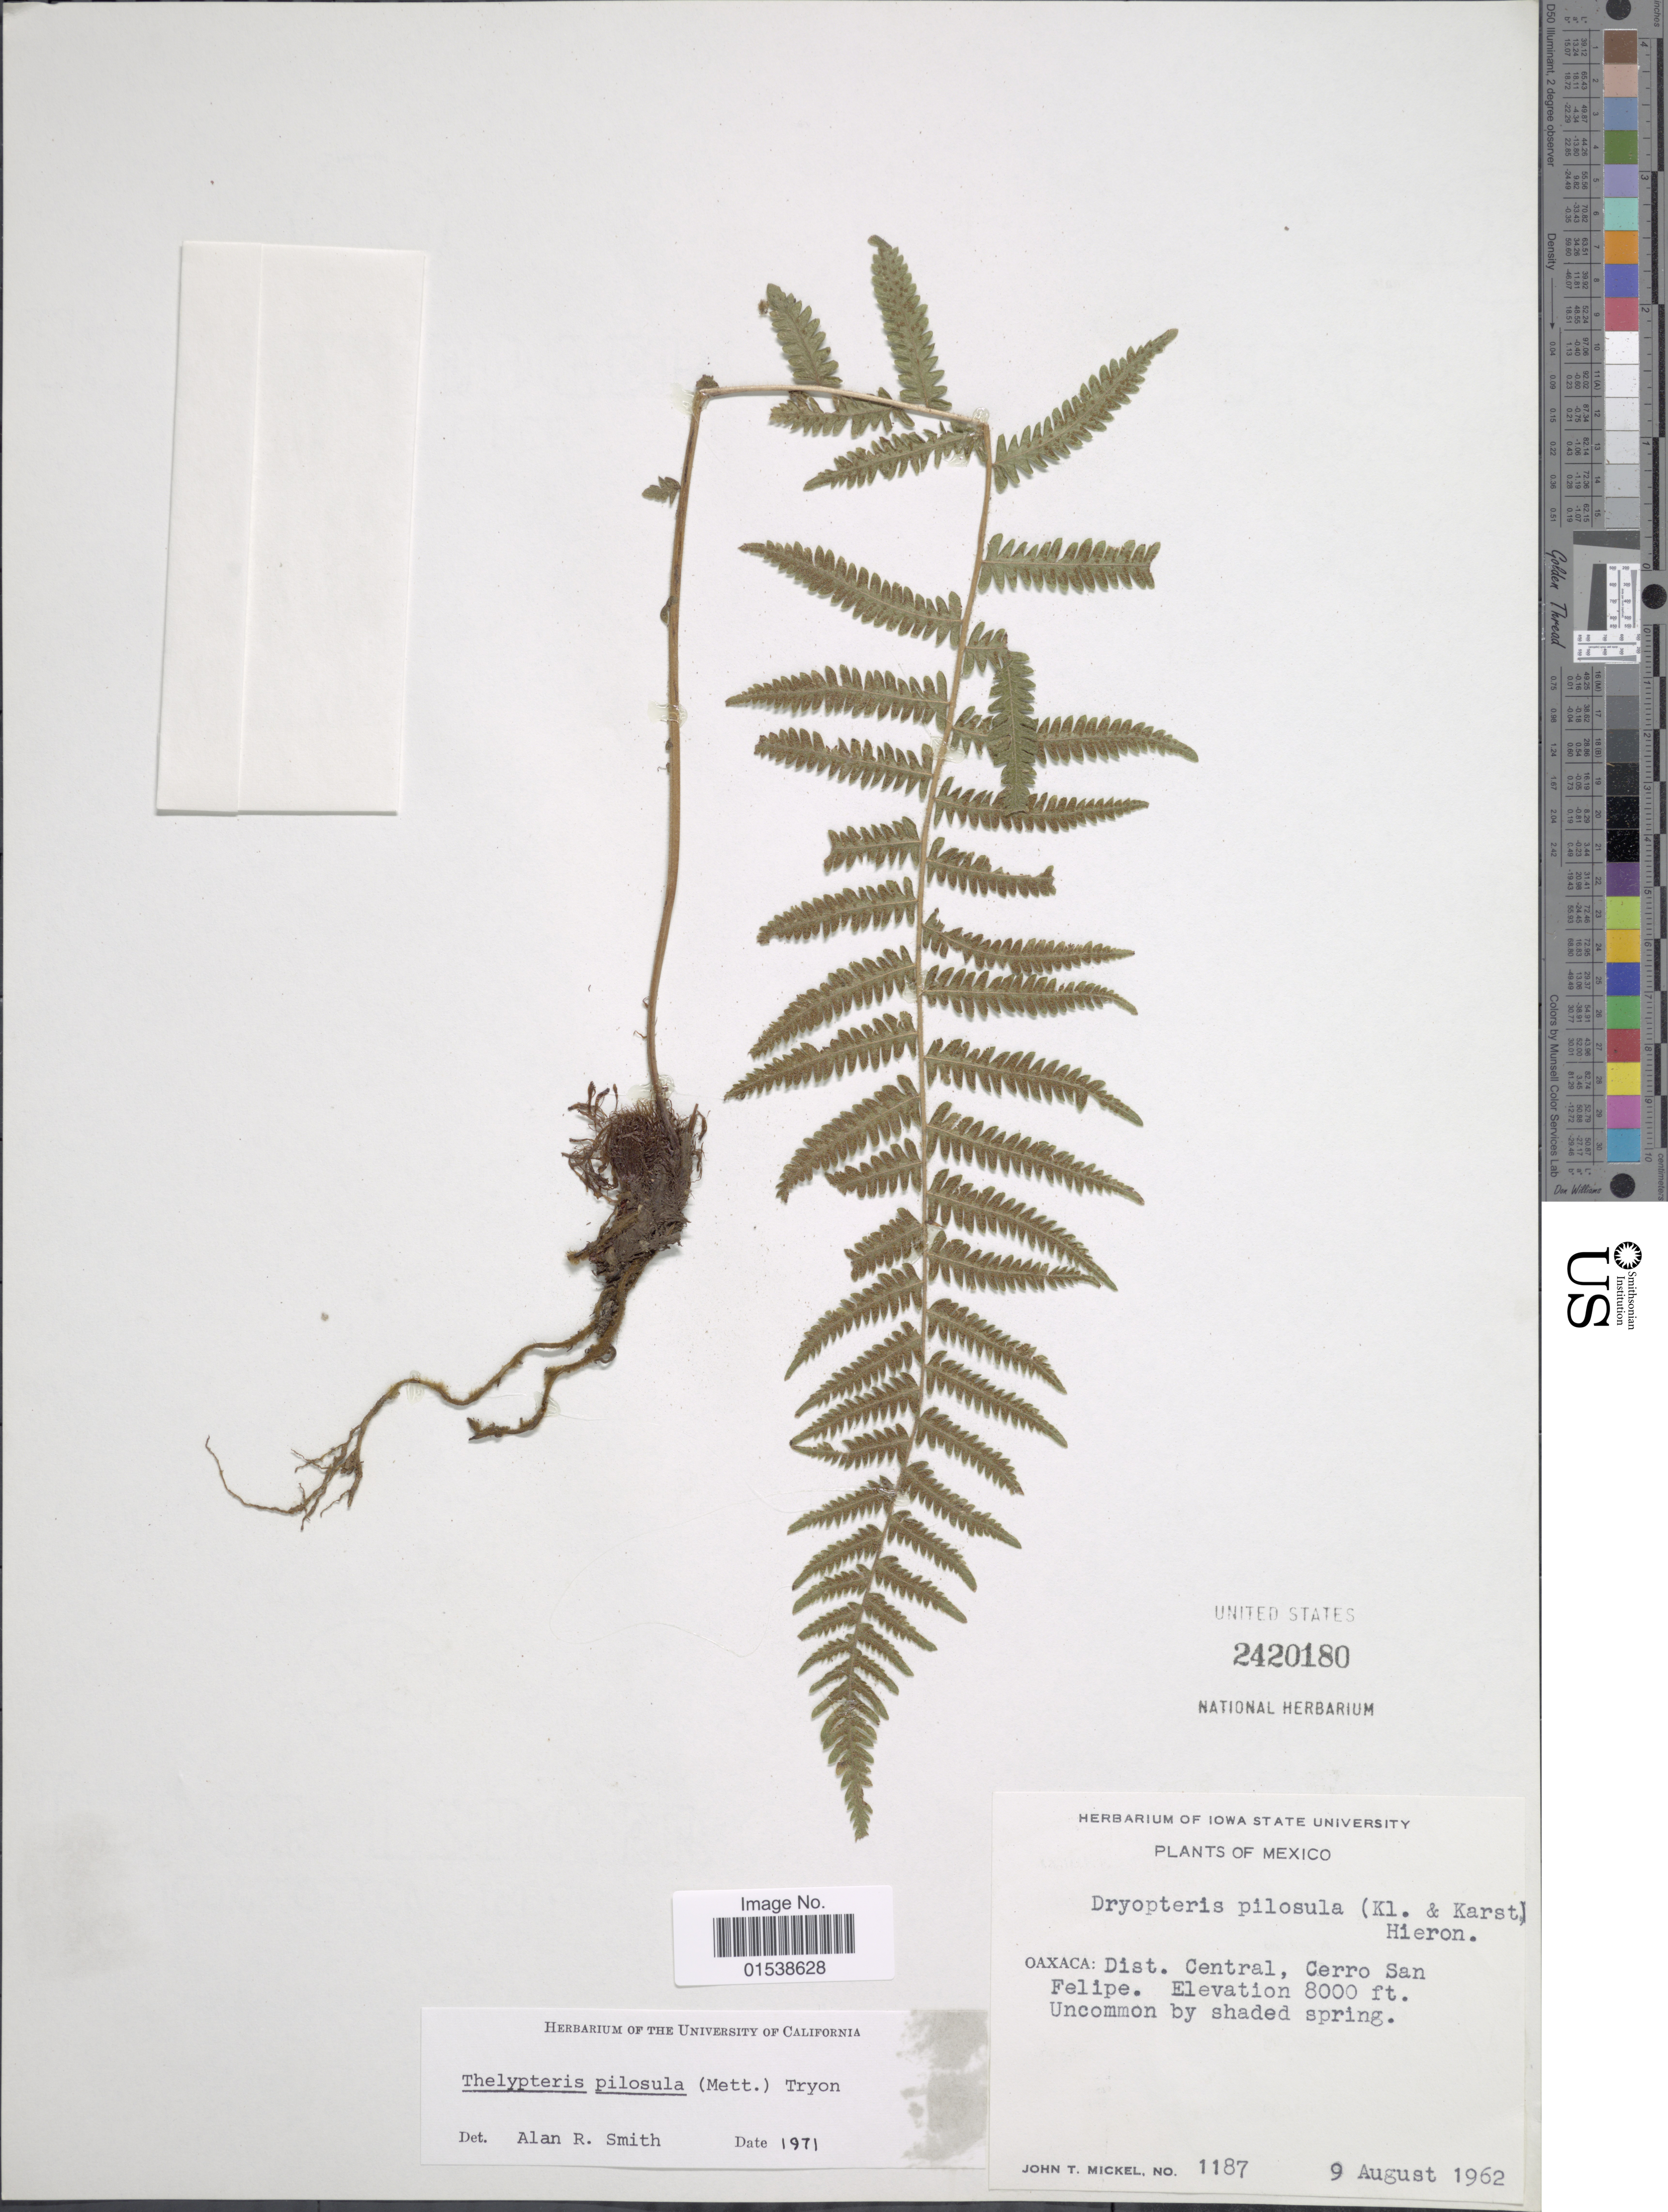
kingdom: Plantae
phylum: Tracheophyta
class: Polypodiopsida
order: Polypodiales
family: Thelypteridaceae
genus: Amauropelta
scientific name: Amauropelta pilosula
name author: (Klotzsch & H. Karst.) Á. Löve & D. Löve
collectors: J. T. Mickel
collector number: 1187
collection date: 1962-08-09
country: Mexico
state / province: Oaxaca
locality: Oaxaca: Dist. Central, Cerro San Felipe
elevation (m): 2438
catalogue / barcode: US 2420180